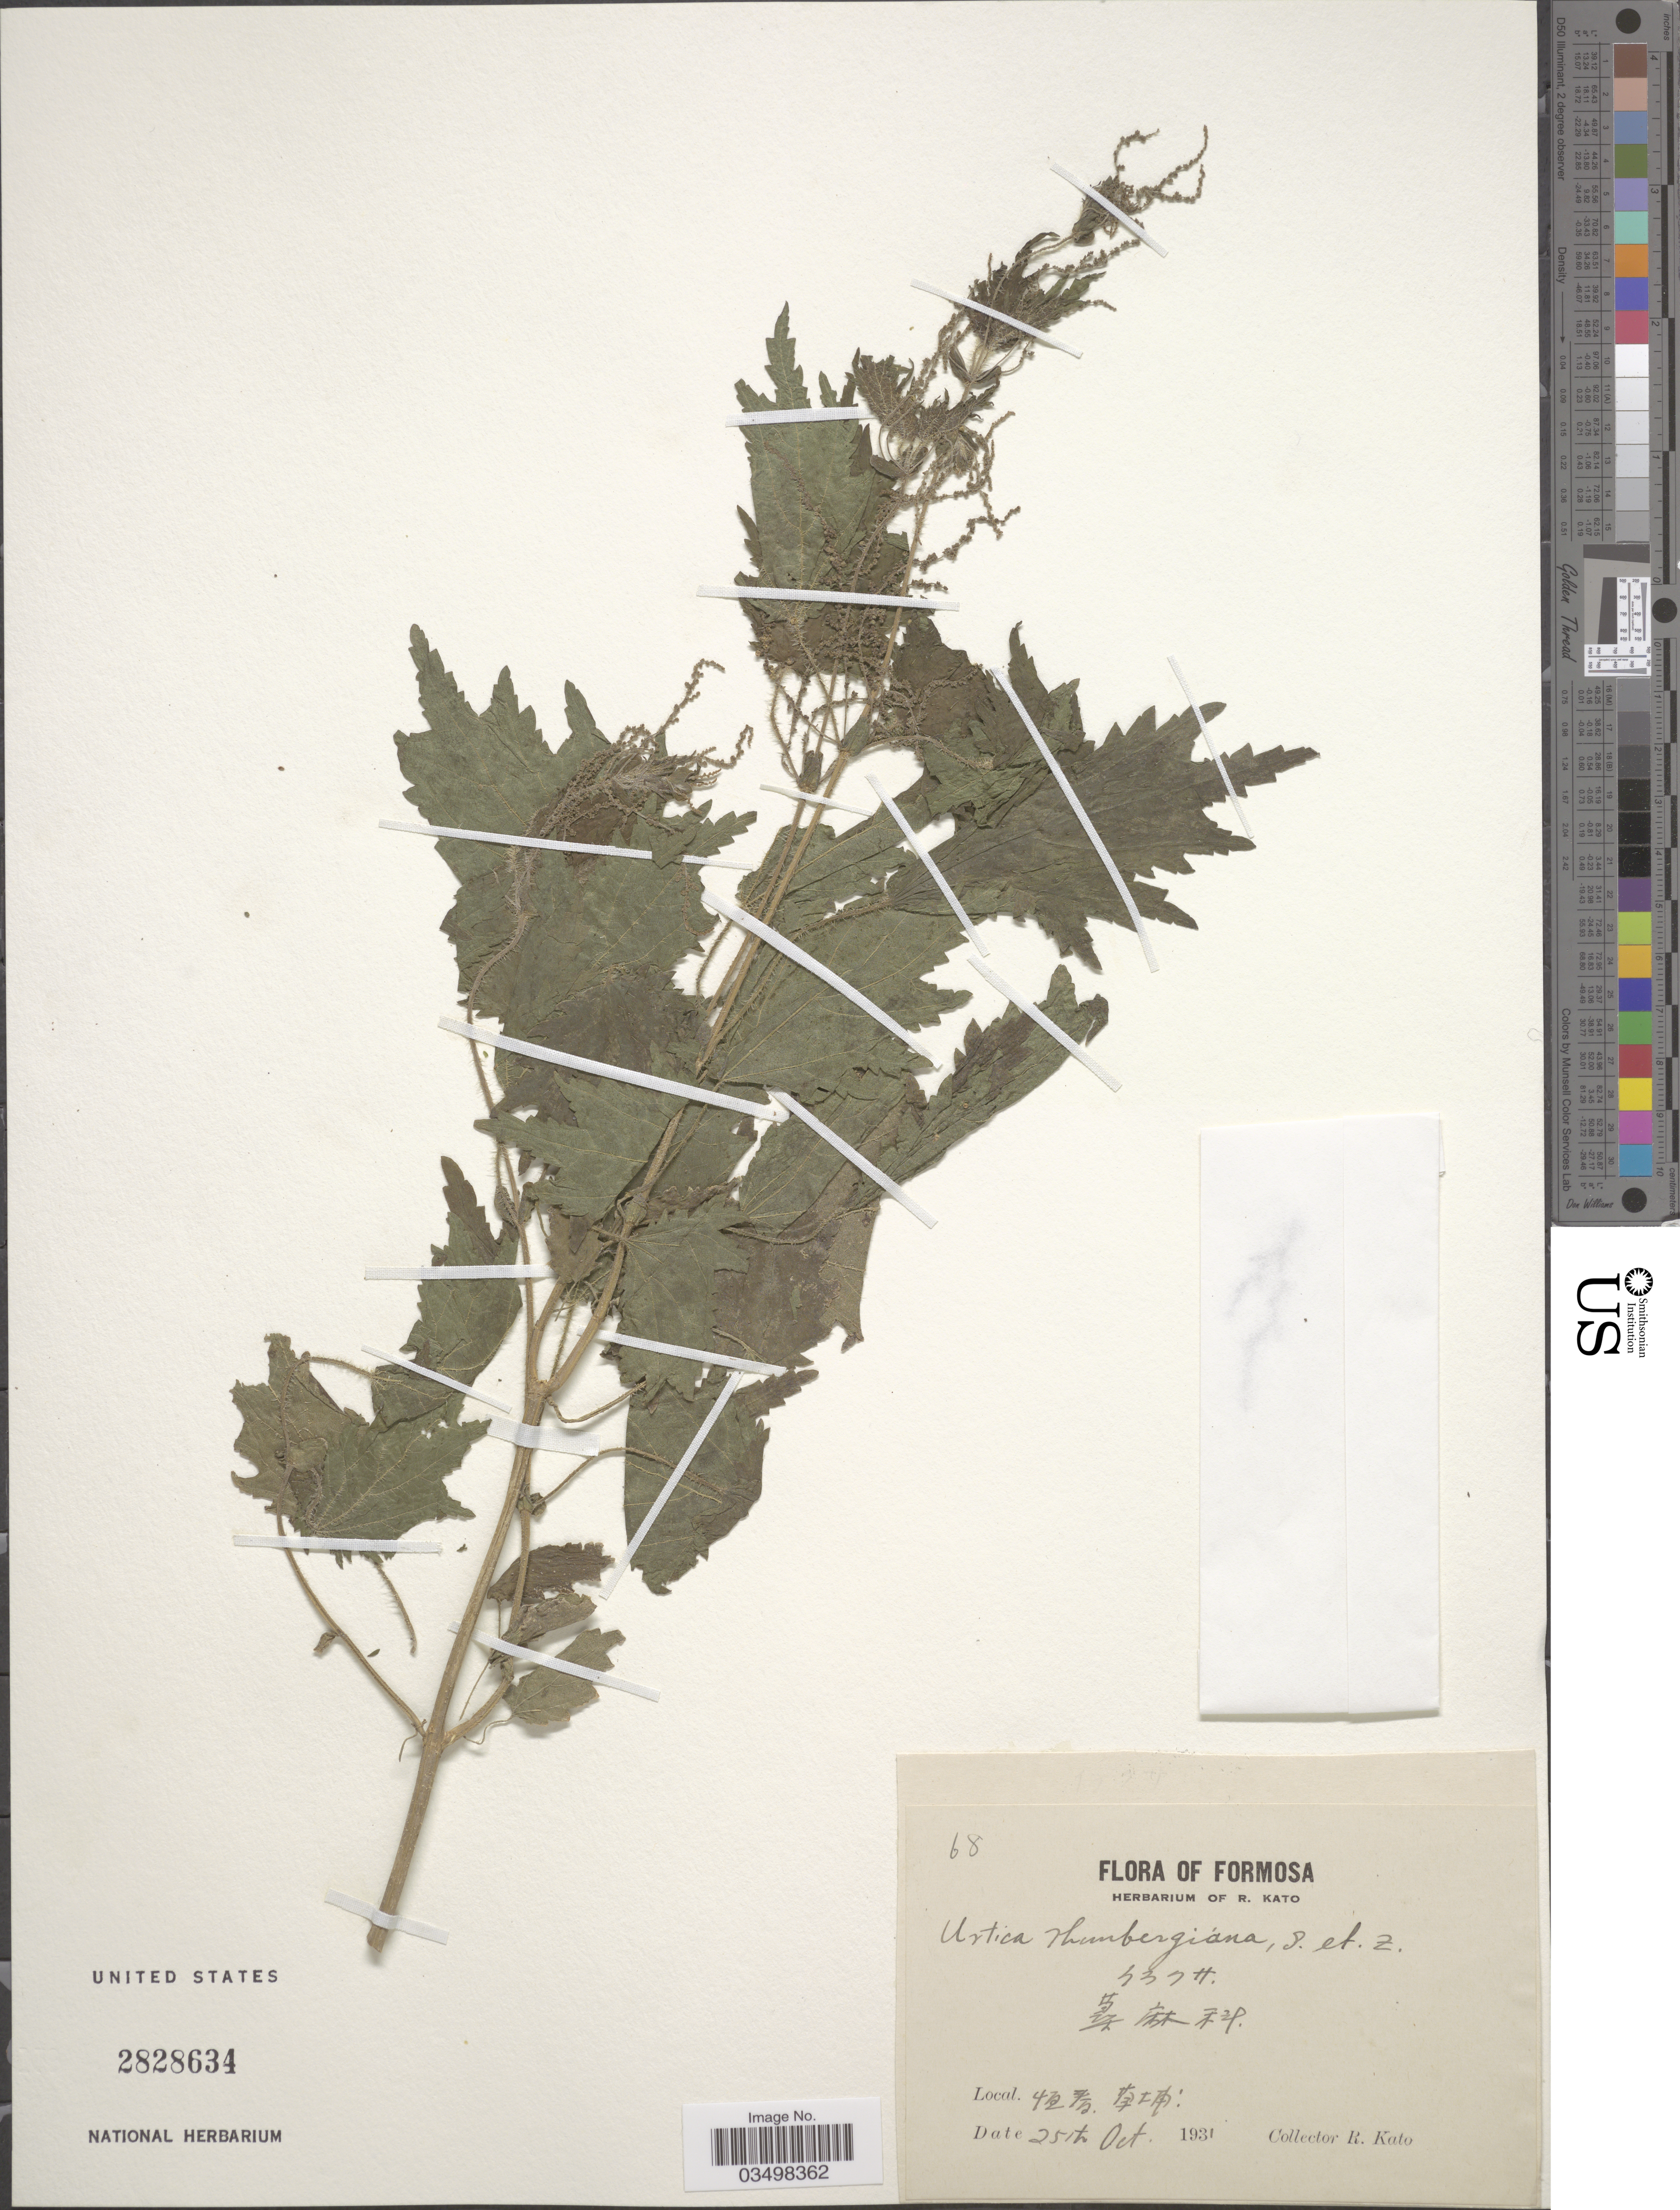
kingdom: Plantae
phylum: Tracheophyta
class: Magnoliopsida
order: Rosales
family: Urticaceae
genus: Urtica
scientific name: Urtica thunbergiana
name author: Siebold & Zucc.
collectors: R. Kato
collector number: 68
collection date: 1931-10-25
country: Taiwan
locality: Formosa. X.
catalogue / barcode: US 2828634